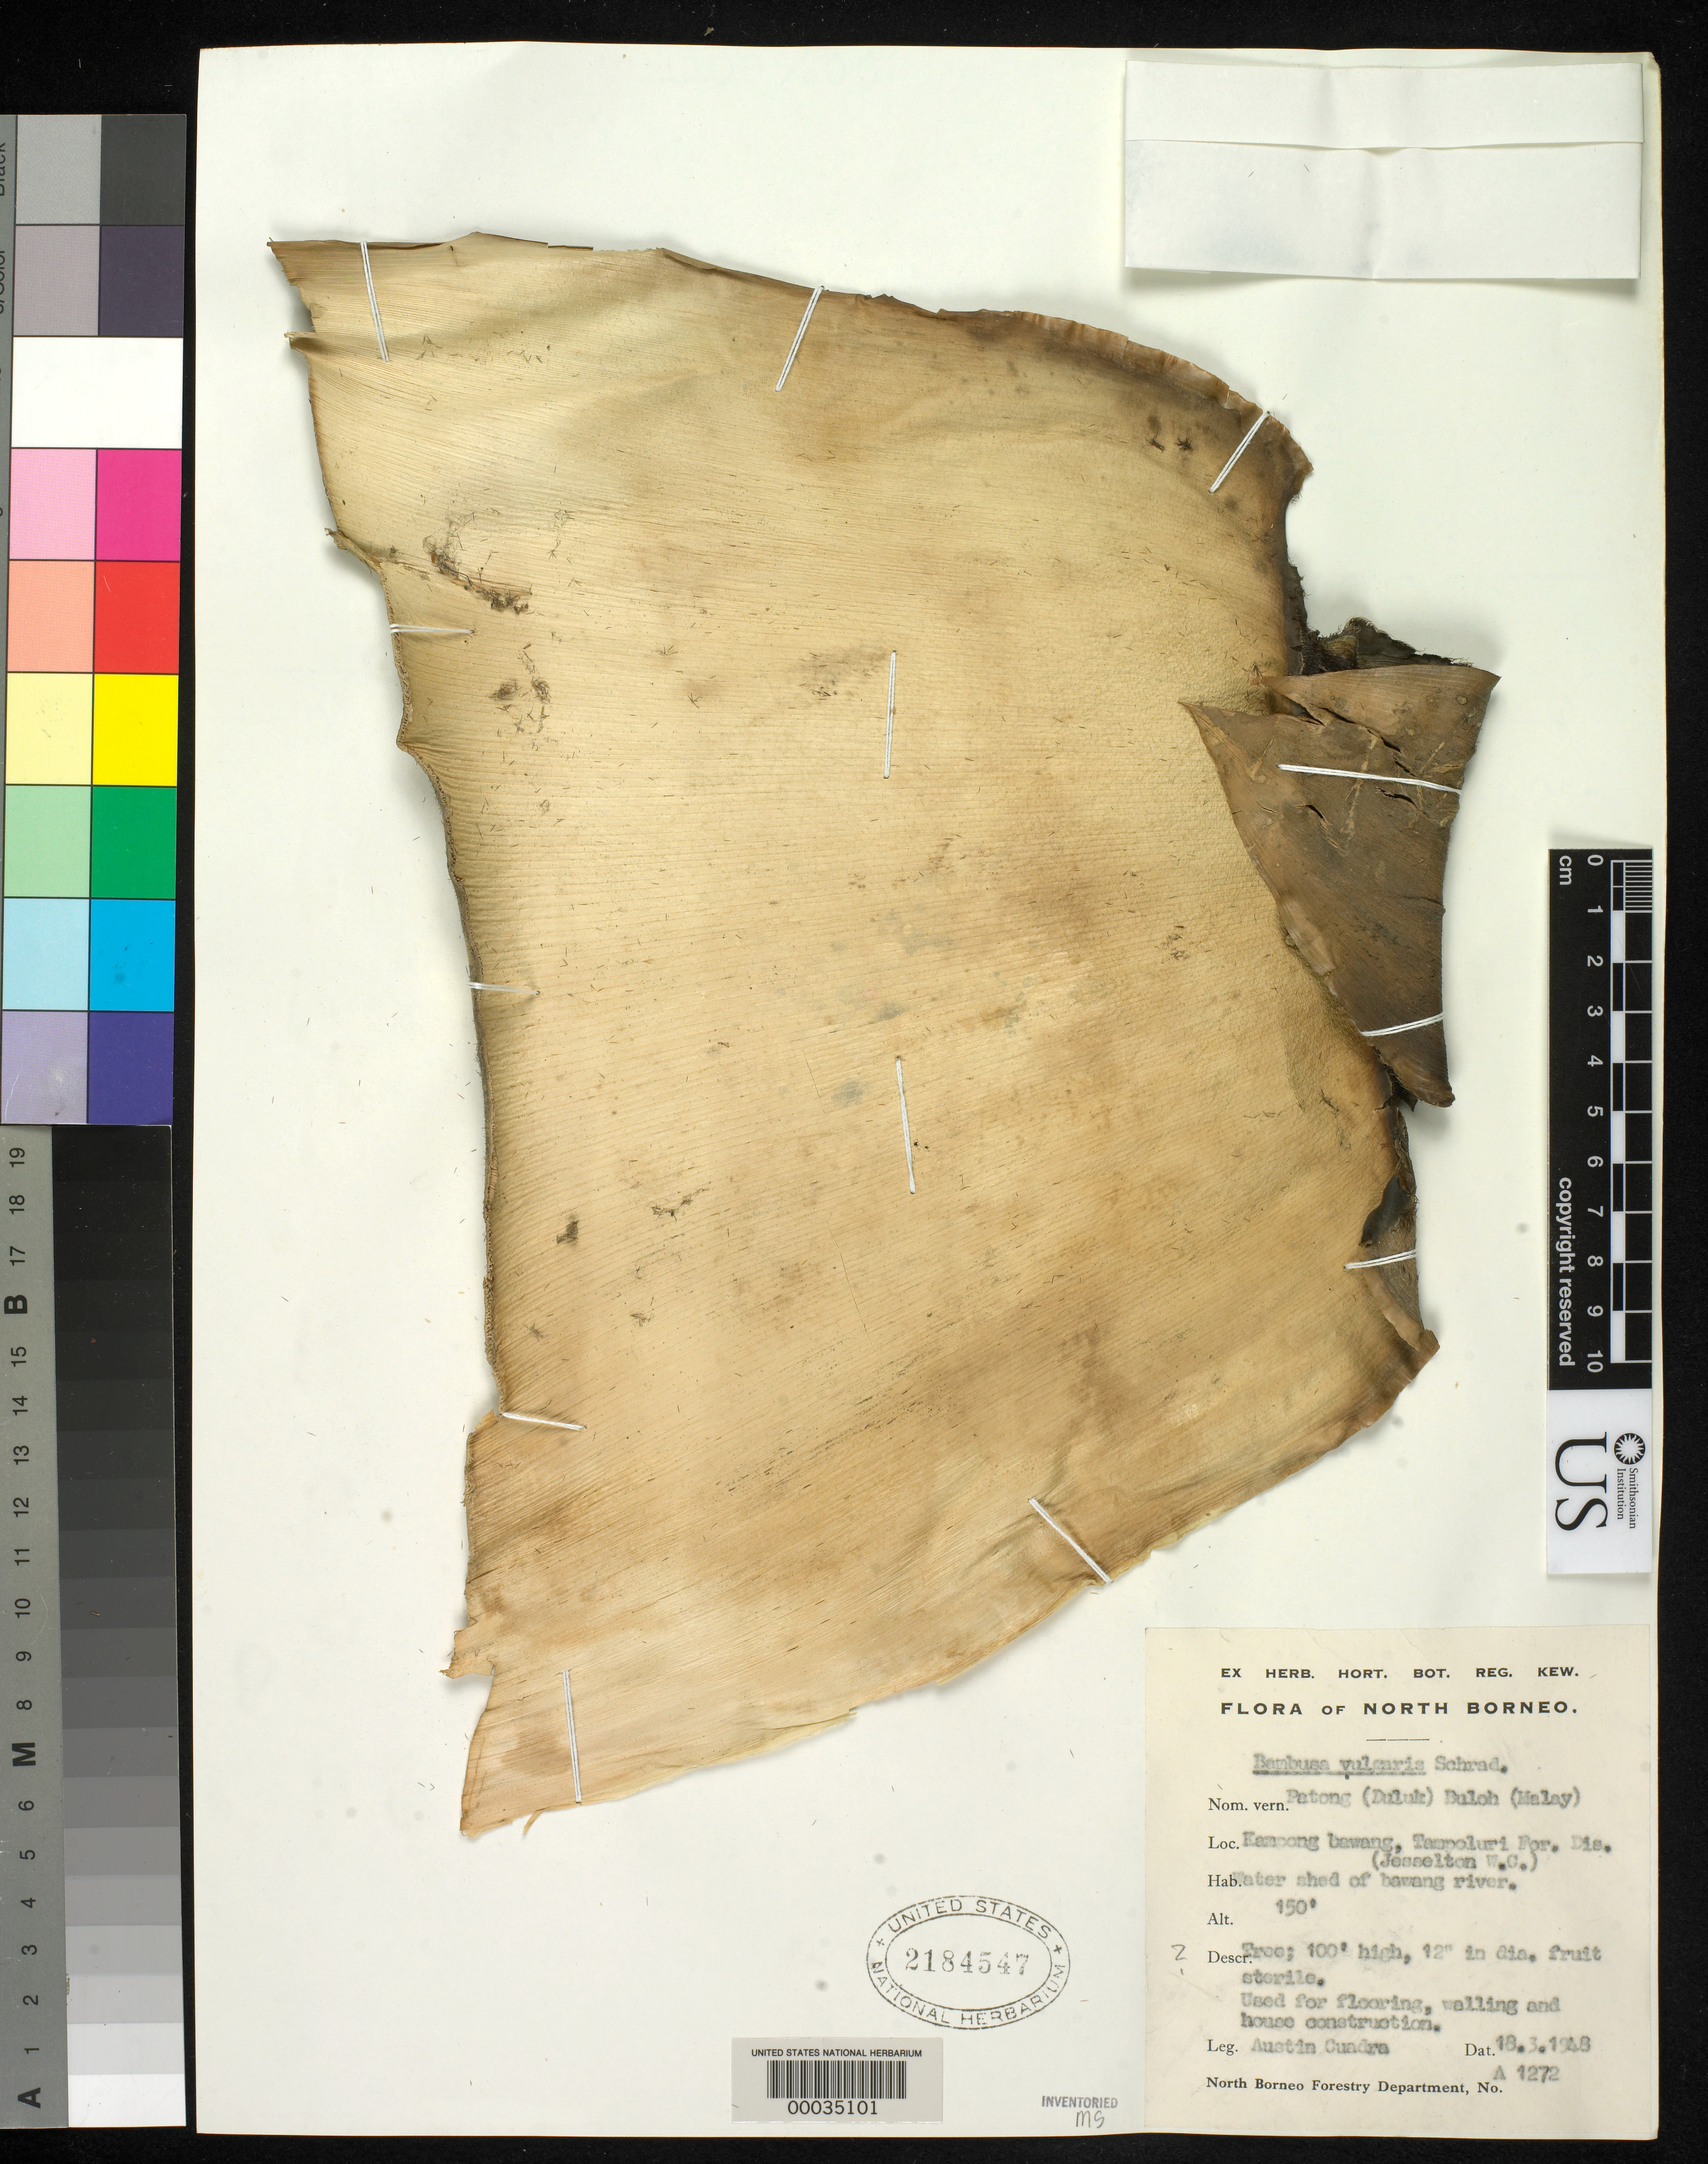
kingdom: Plantae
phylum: Tracheophyta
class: Liliopsida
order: Poales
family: Poaceae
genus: Bambusa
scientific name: Bambusa vulgaris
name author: Schrad. ex J.C. Wendl.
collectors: A. Guadra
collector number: Nbfd A 1272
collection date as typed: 18 Mar 1948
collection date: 1948-03-18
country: Malaysia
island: Borneo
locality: Flora of north borneo, kampong bawang [? kampong bawang is in pahang state (malay peninsula).]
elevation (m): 46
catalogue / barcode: US 2184547